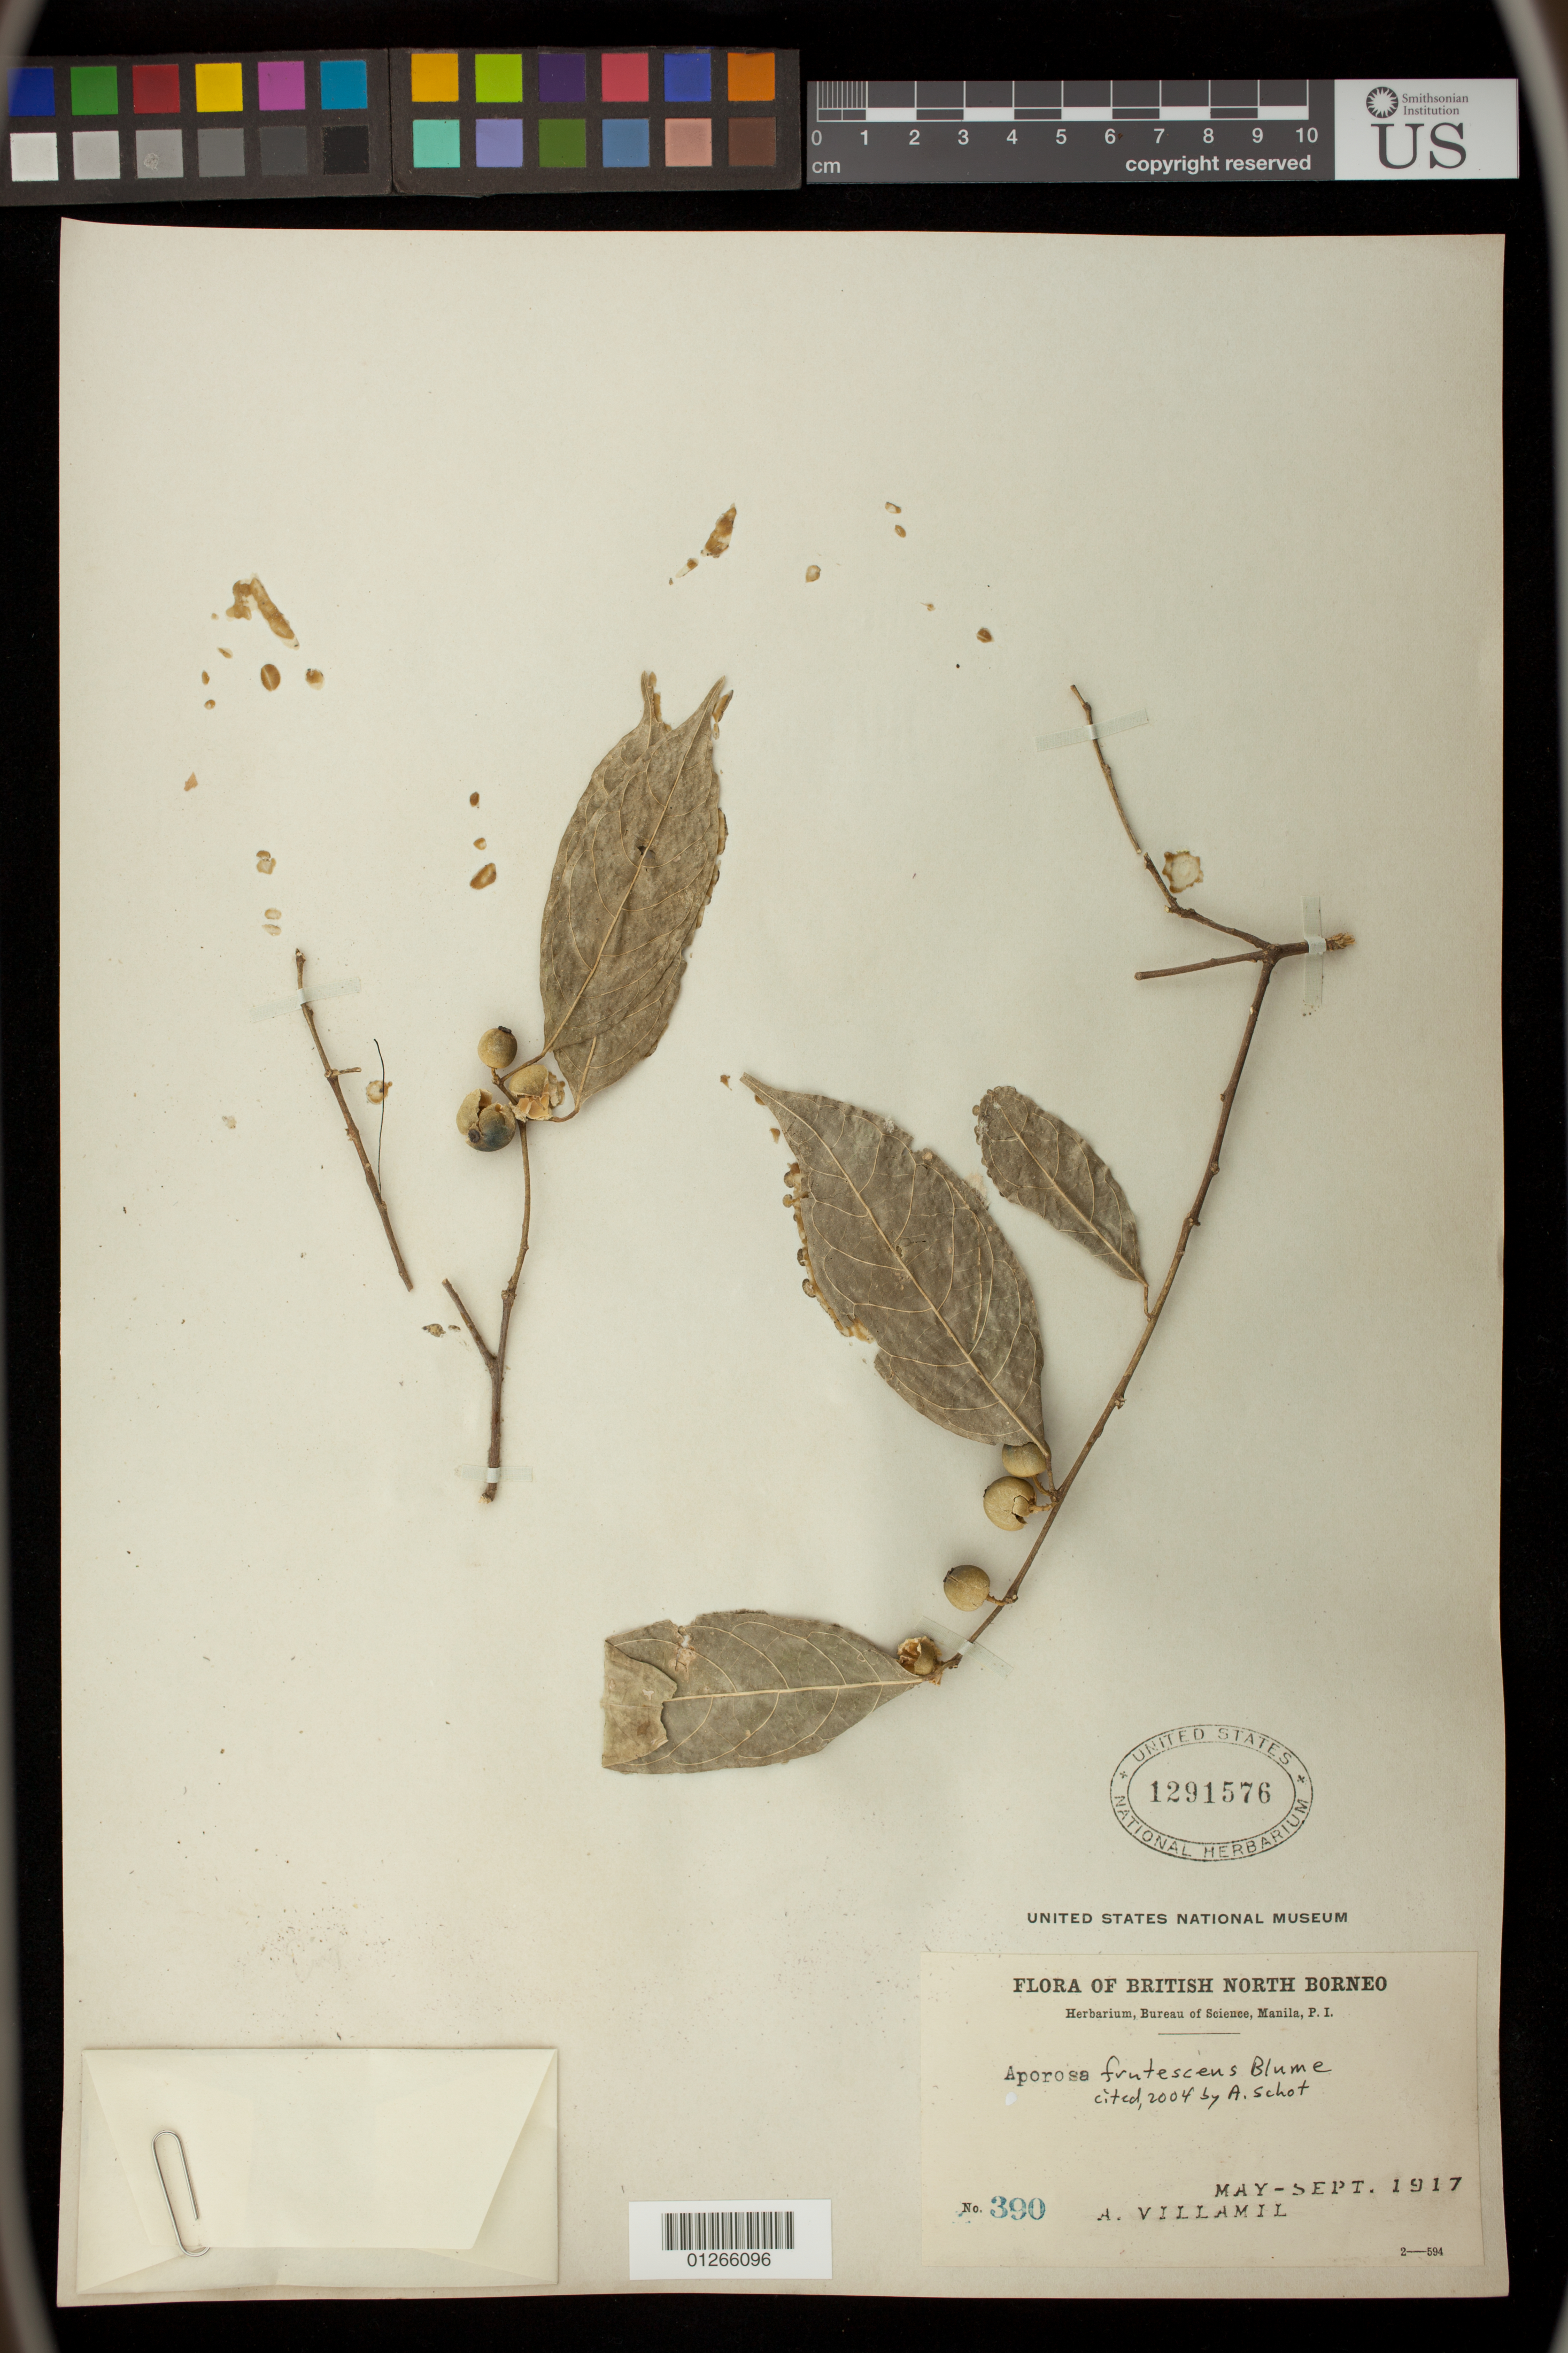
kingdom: Plantae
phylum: Tracheophyta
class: Magnoliopsida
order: Malpighiales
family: Phyllanthaceae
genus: Aporosa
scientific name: Aporosa frutescens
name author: Blume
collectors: A. Villamil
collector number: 390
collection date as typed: May 1917 to -- Sep 1917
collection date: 1917-05/1917-09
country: Malaysia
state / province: Sabah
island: Borneo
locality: British North Borneo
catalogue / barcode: US 1291576